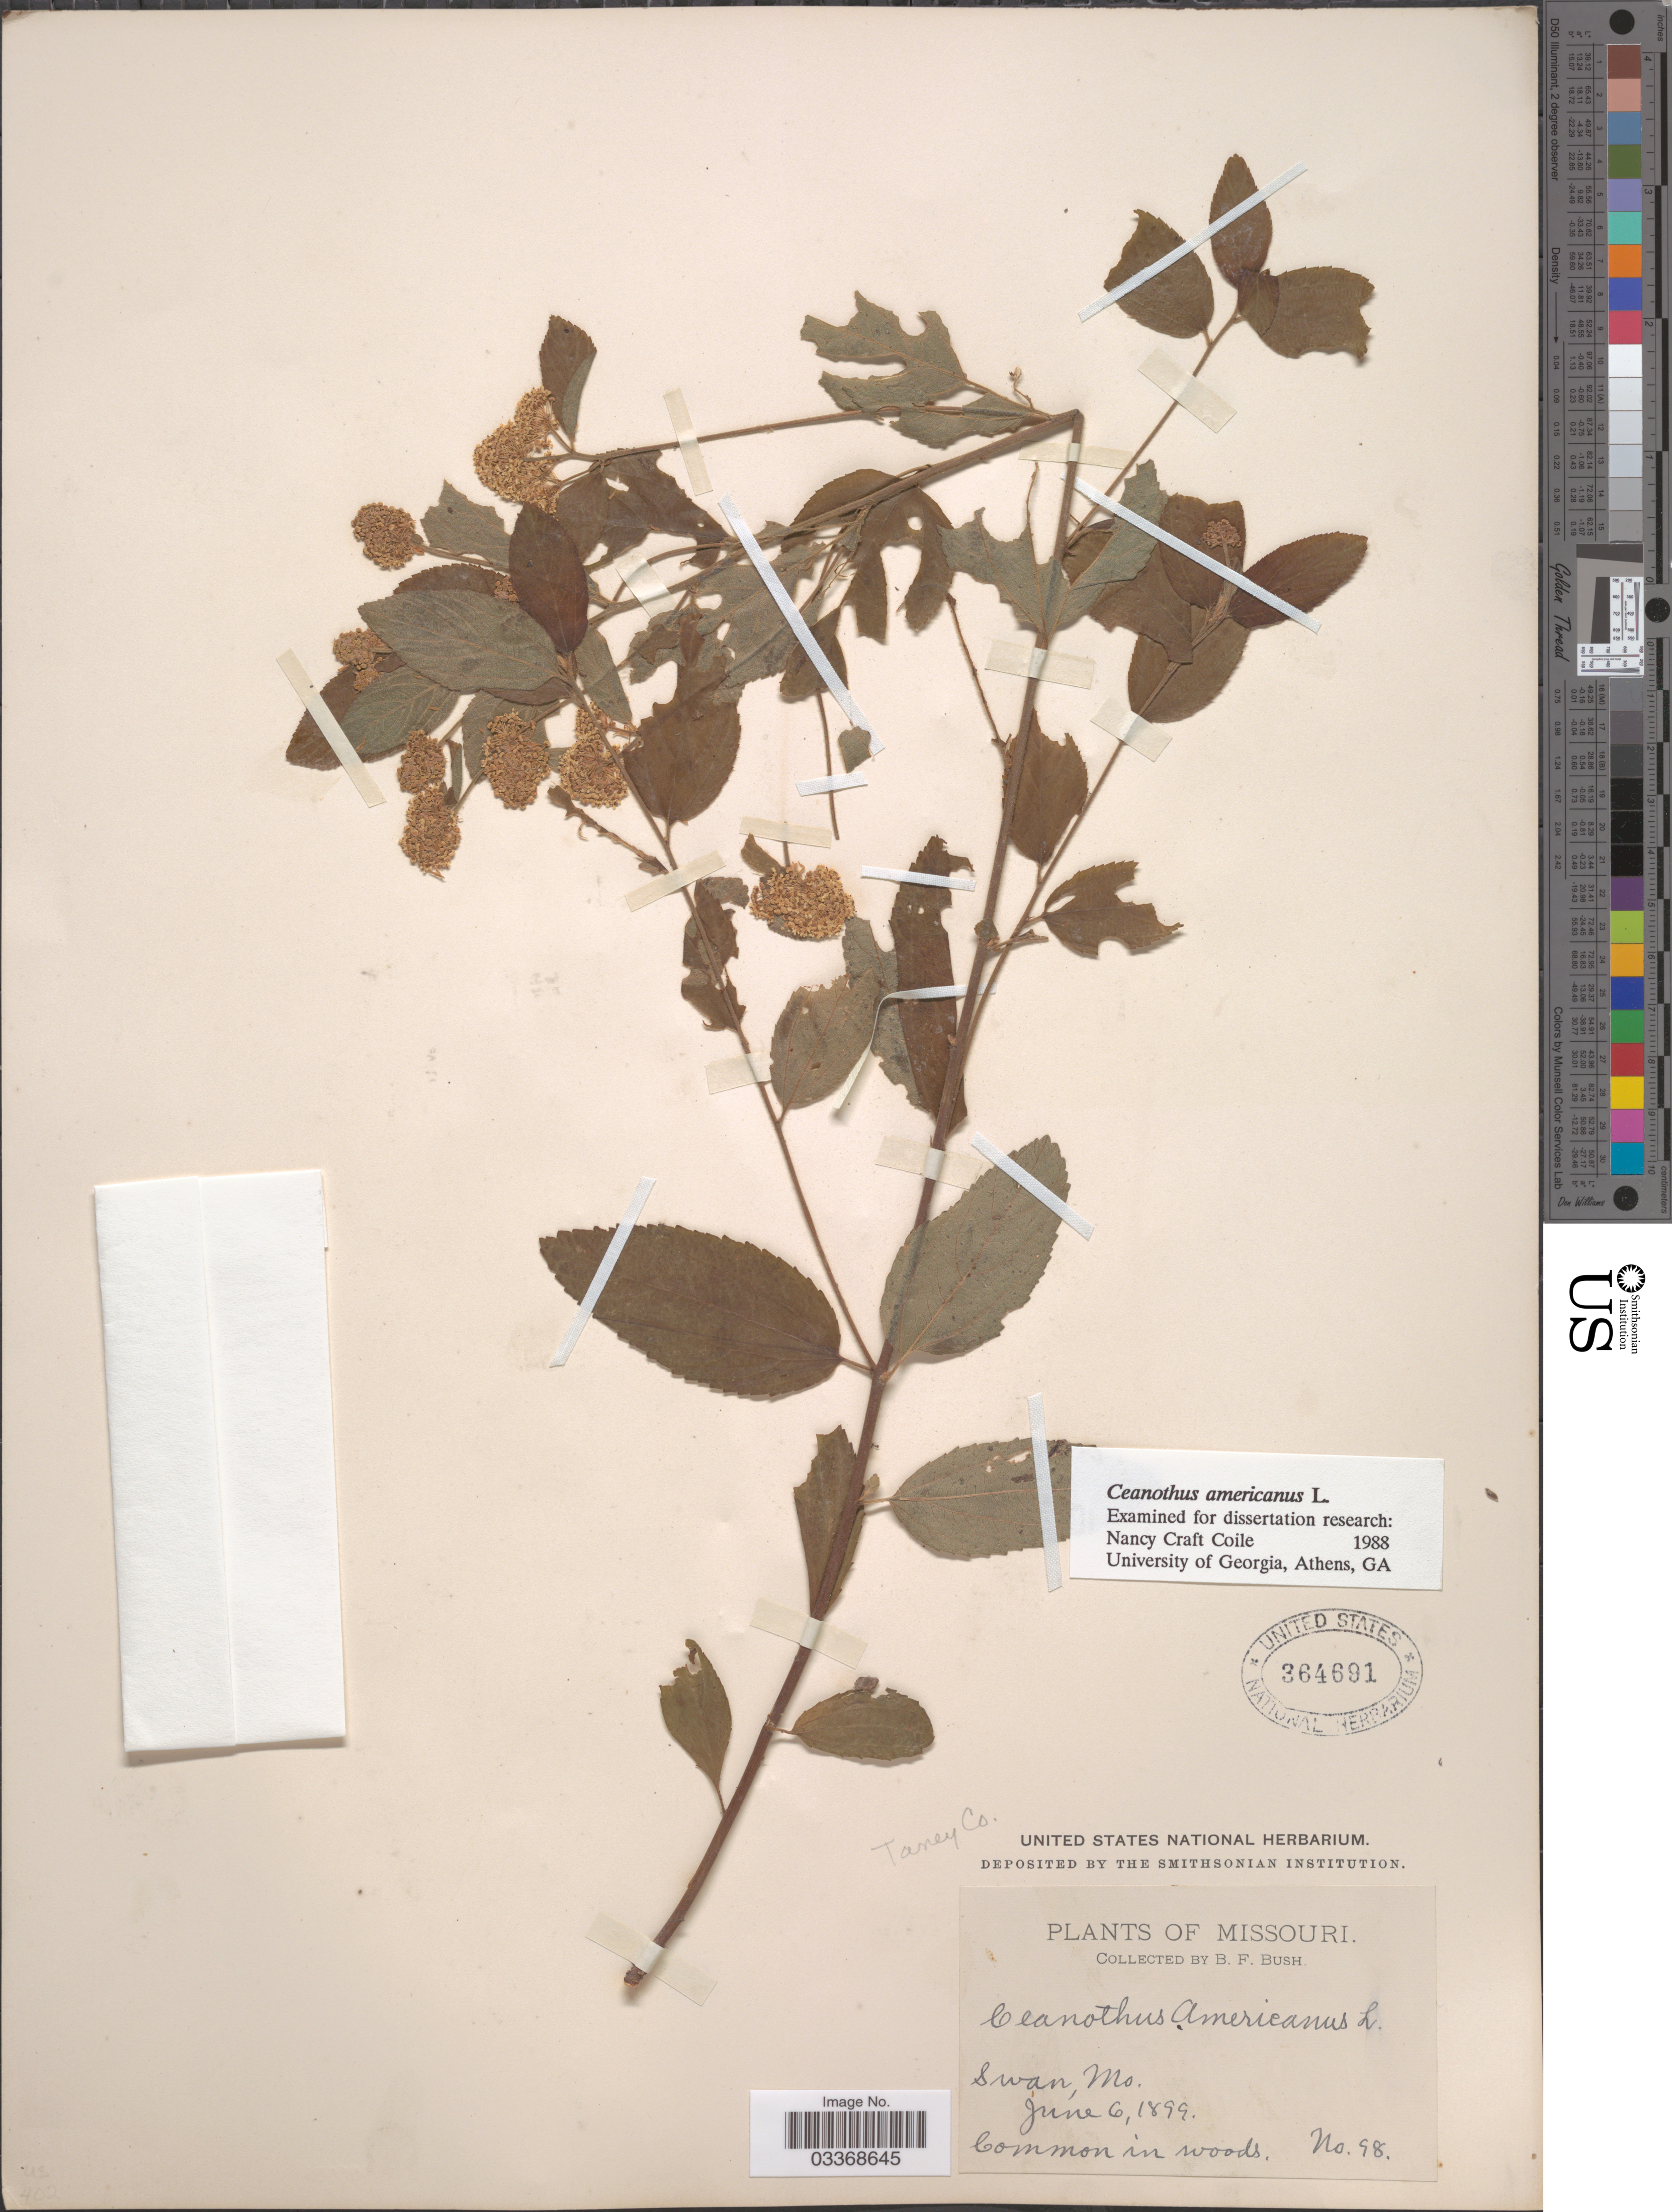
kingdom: Plantae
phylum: Tracheophyta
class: Magnoliopsida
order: Rosales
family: Rhamnaceae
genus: Ceanothus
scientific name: Ceanothus americanus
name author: L.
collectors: B. F. Bush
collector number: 98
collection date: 1899-06-06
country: United States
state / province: Missouri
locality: Swan, Taney Co.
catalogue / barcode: US 364691